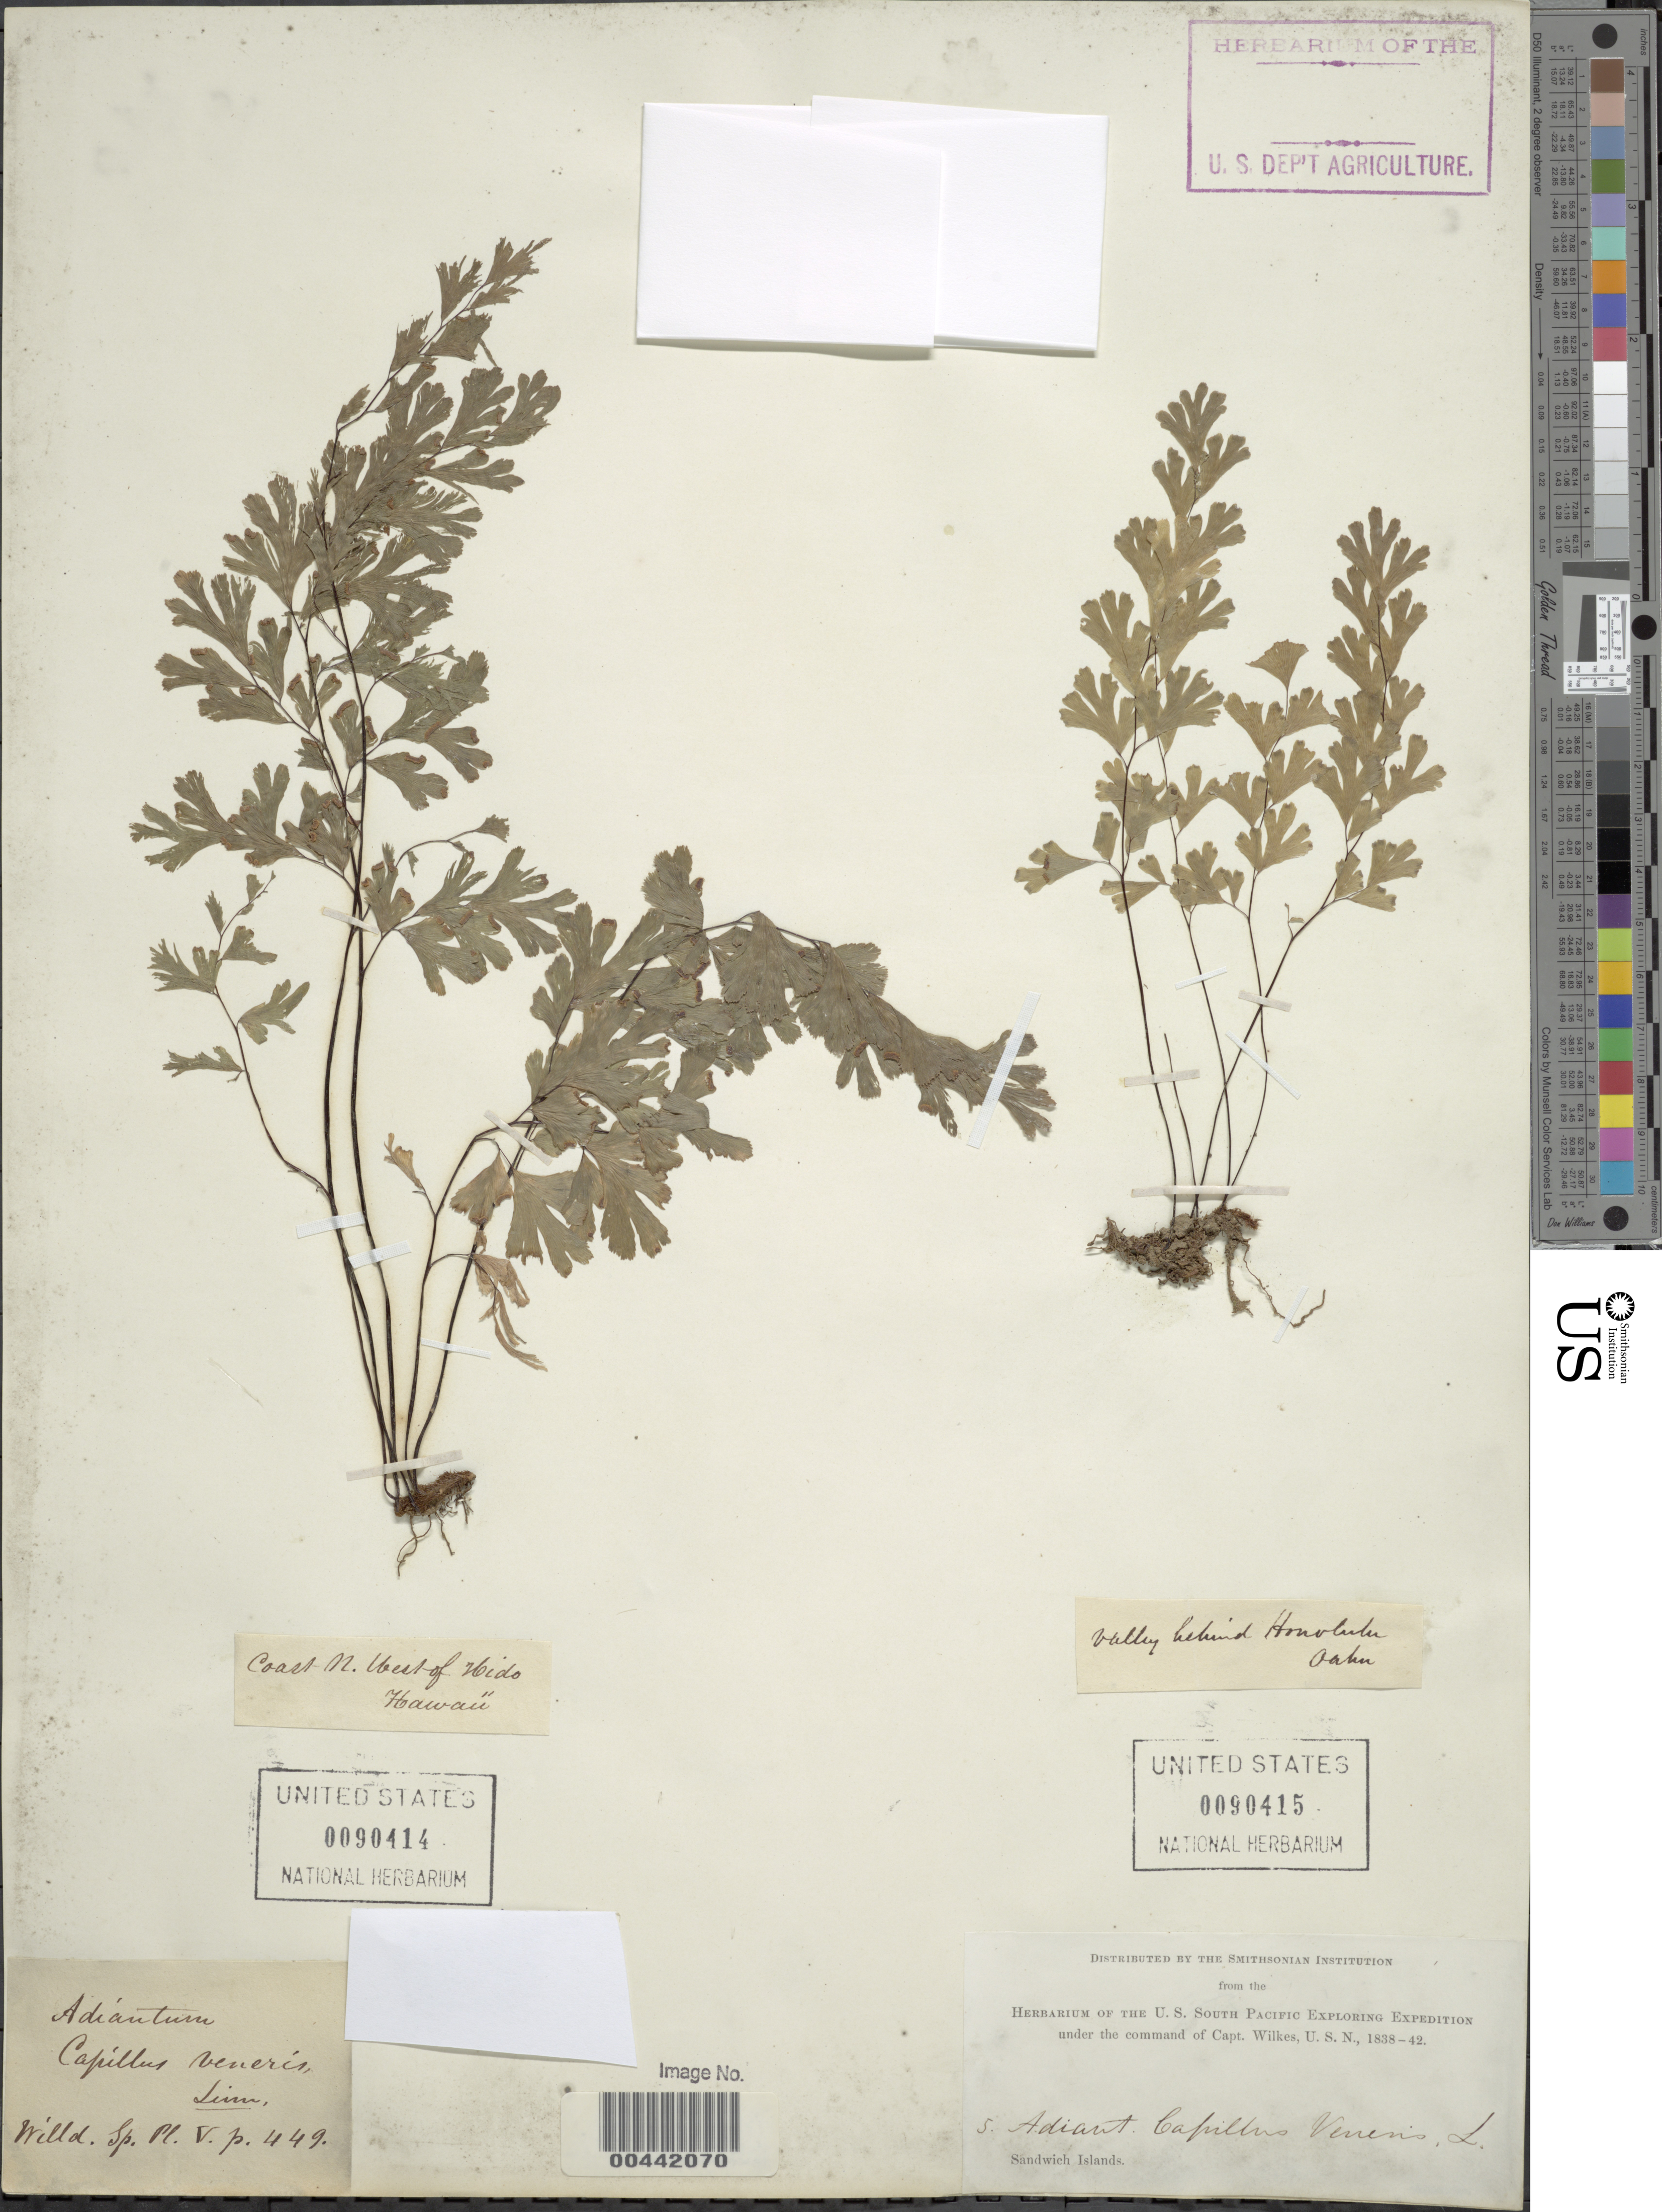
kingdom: Plantae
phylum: Tracheophyta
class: Polypodiopsida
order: Polypodiales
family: Pteridaceae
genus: Adiantum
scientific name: Adiantum capillus-veneris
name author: L.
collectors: Wilkes Explor. Exped.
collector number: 5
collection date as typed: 1838 to -- --- 1842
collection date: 1838/1842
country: United States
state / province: Hawaii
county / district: Honolulu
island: Oahu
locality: Valley behind Honolulu, Sandwich Islands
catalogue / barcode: US 90415